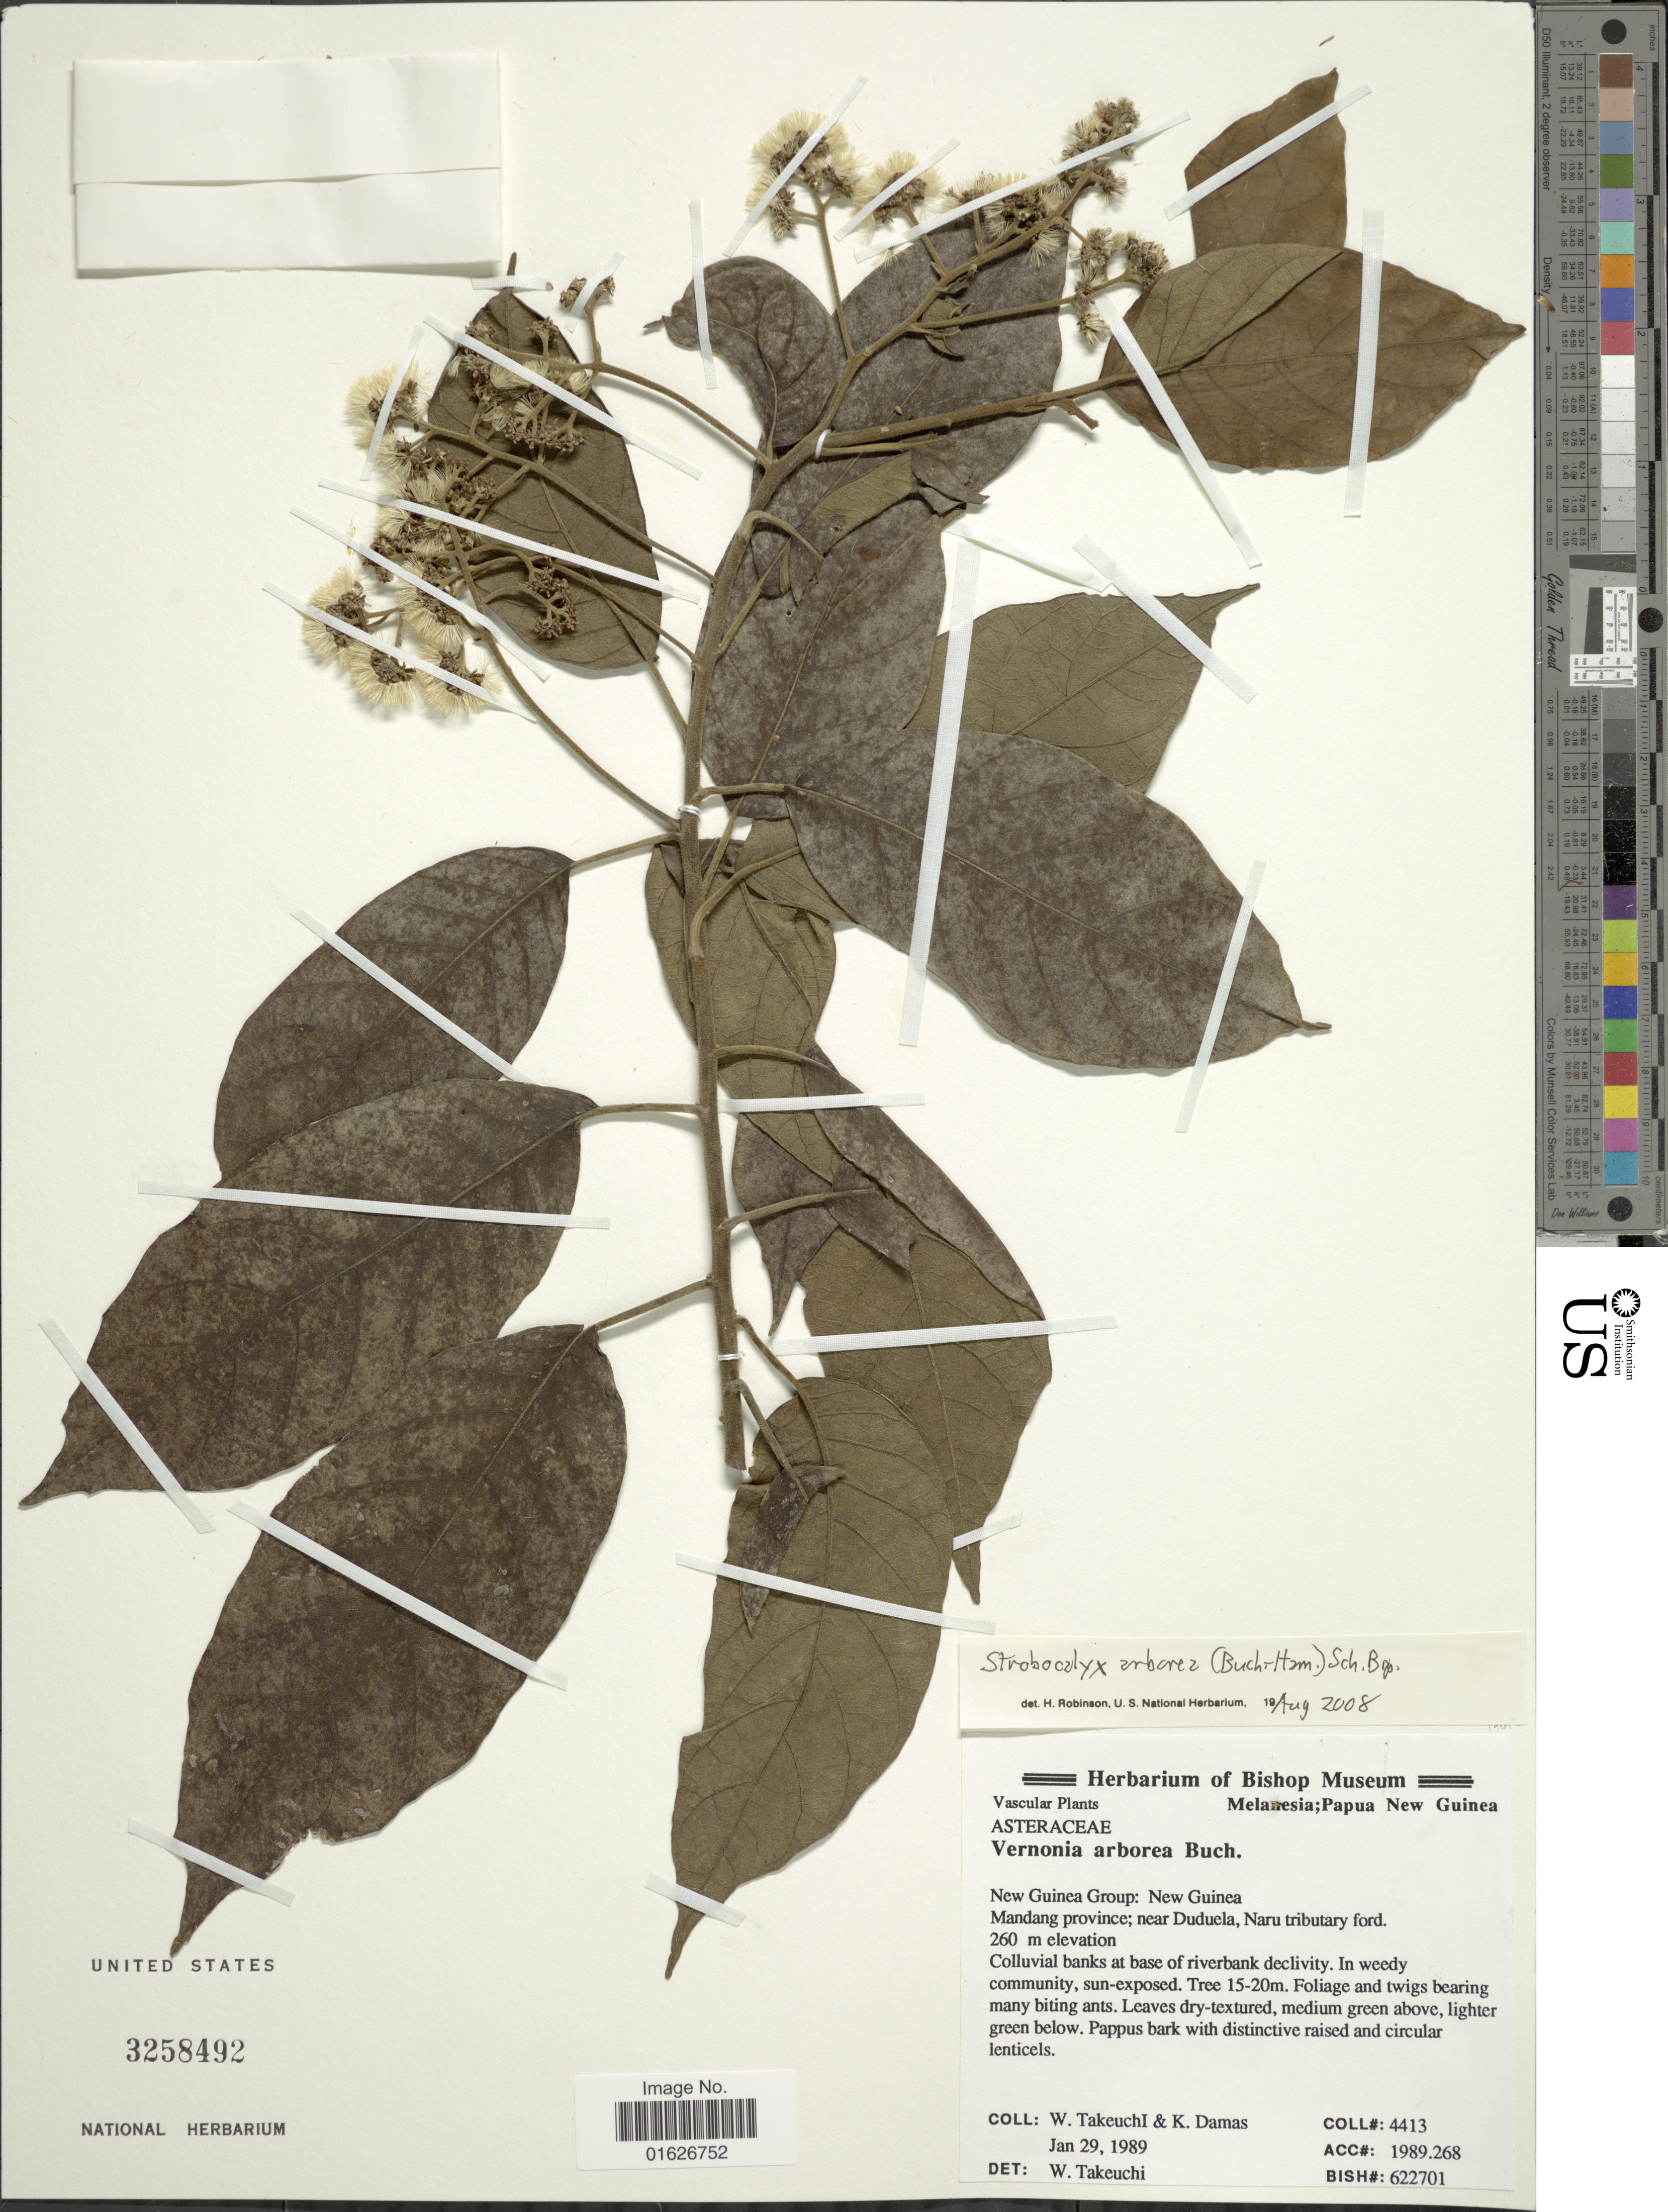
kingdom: Plantae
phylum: Tracheophyta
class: Magnoliopsida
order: Asterales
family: Asteraceae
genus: Strobocalyx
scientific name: Strobocalyx arborea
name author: (Buch.-Ham.) Sch. Bip.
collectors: W. Takeuchi & K. Damas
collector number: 4413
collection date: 1989-01-29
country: Papua New Guinea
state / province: Madang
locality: Melanesia, Papaua New Guinea, New Guinea, Madang Province, near Duduela, Naru Tributary Ford.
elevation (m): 260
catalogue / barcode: US 3258492